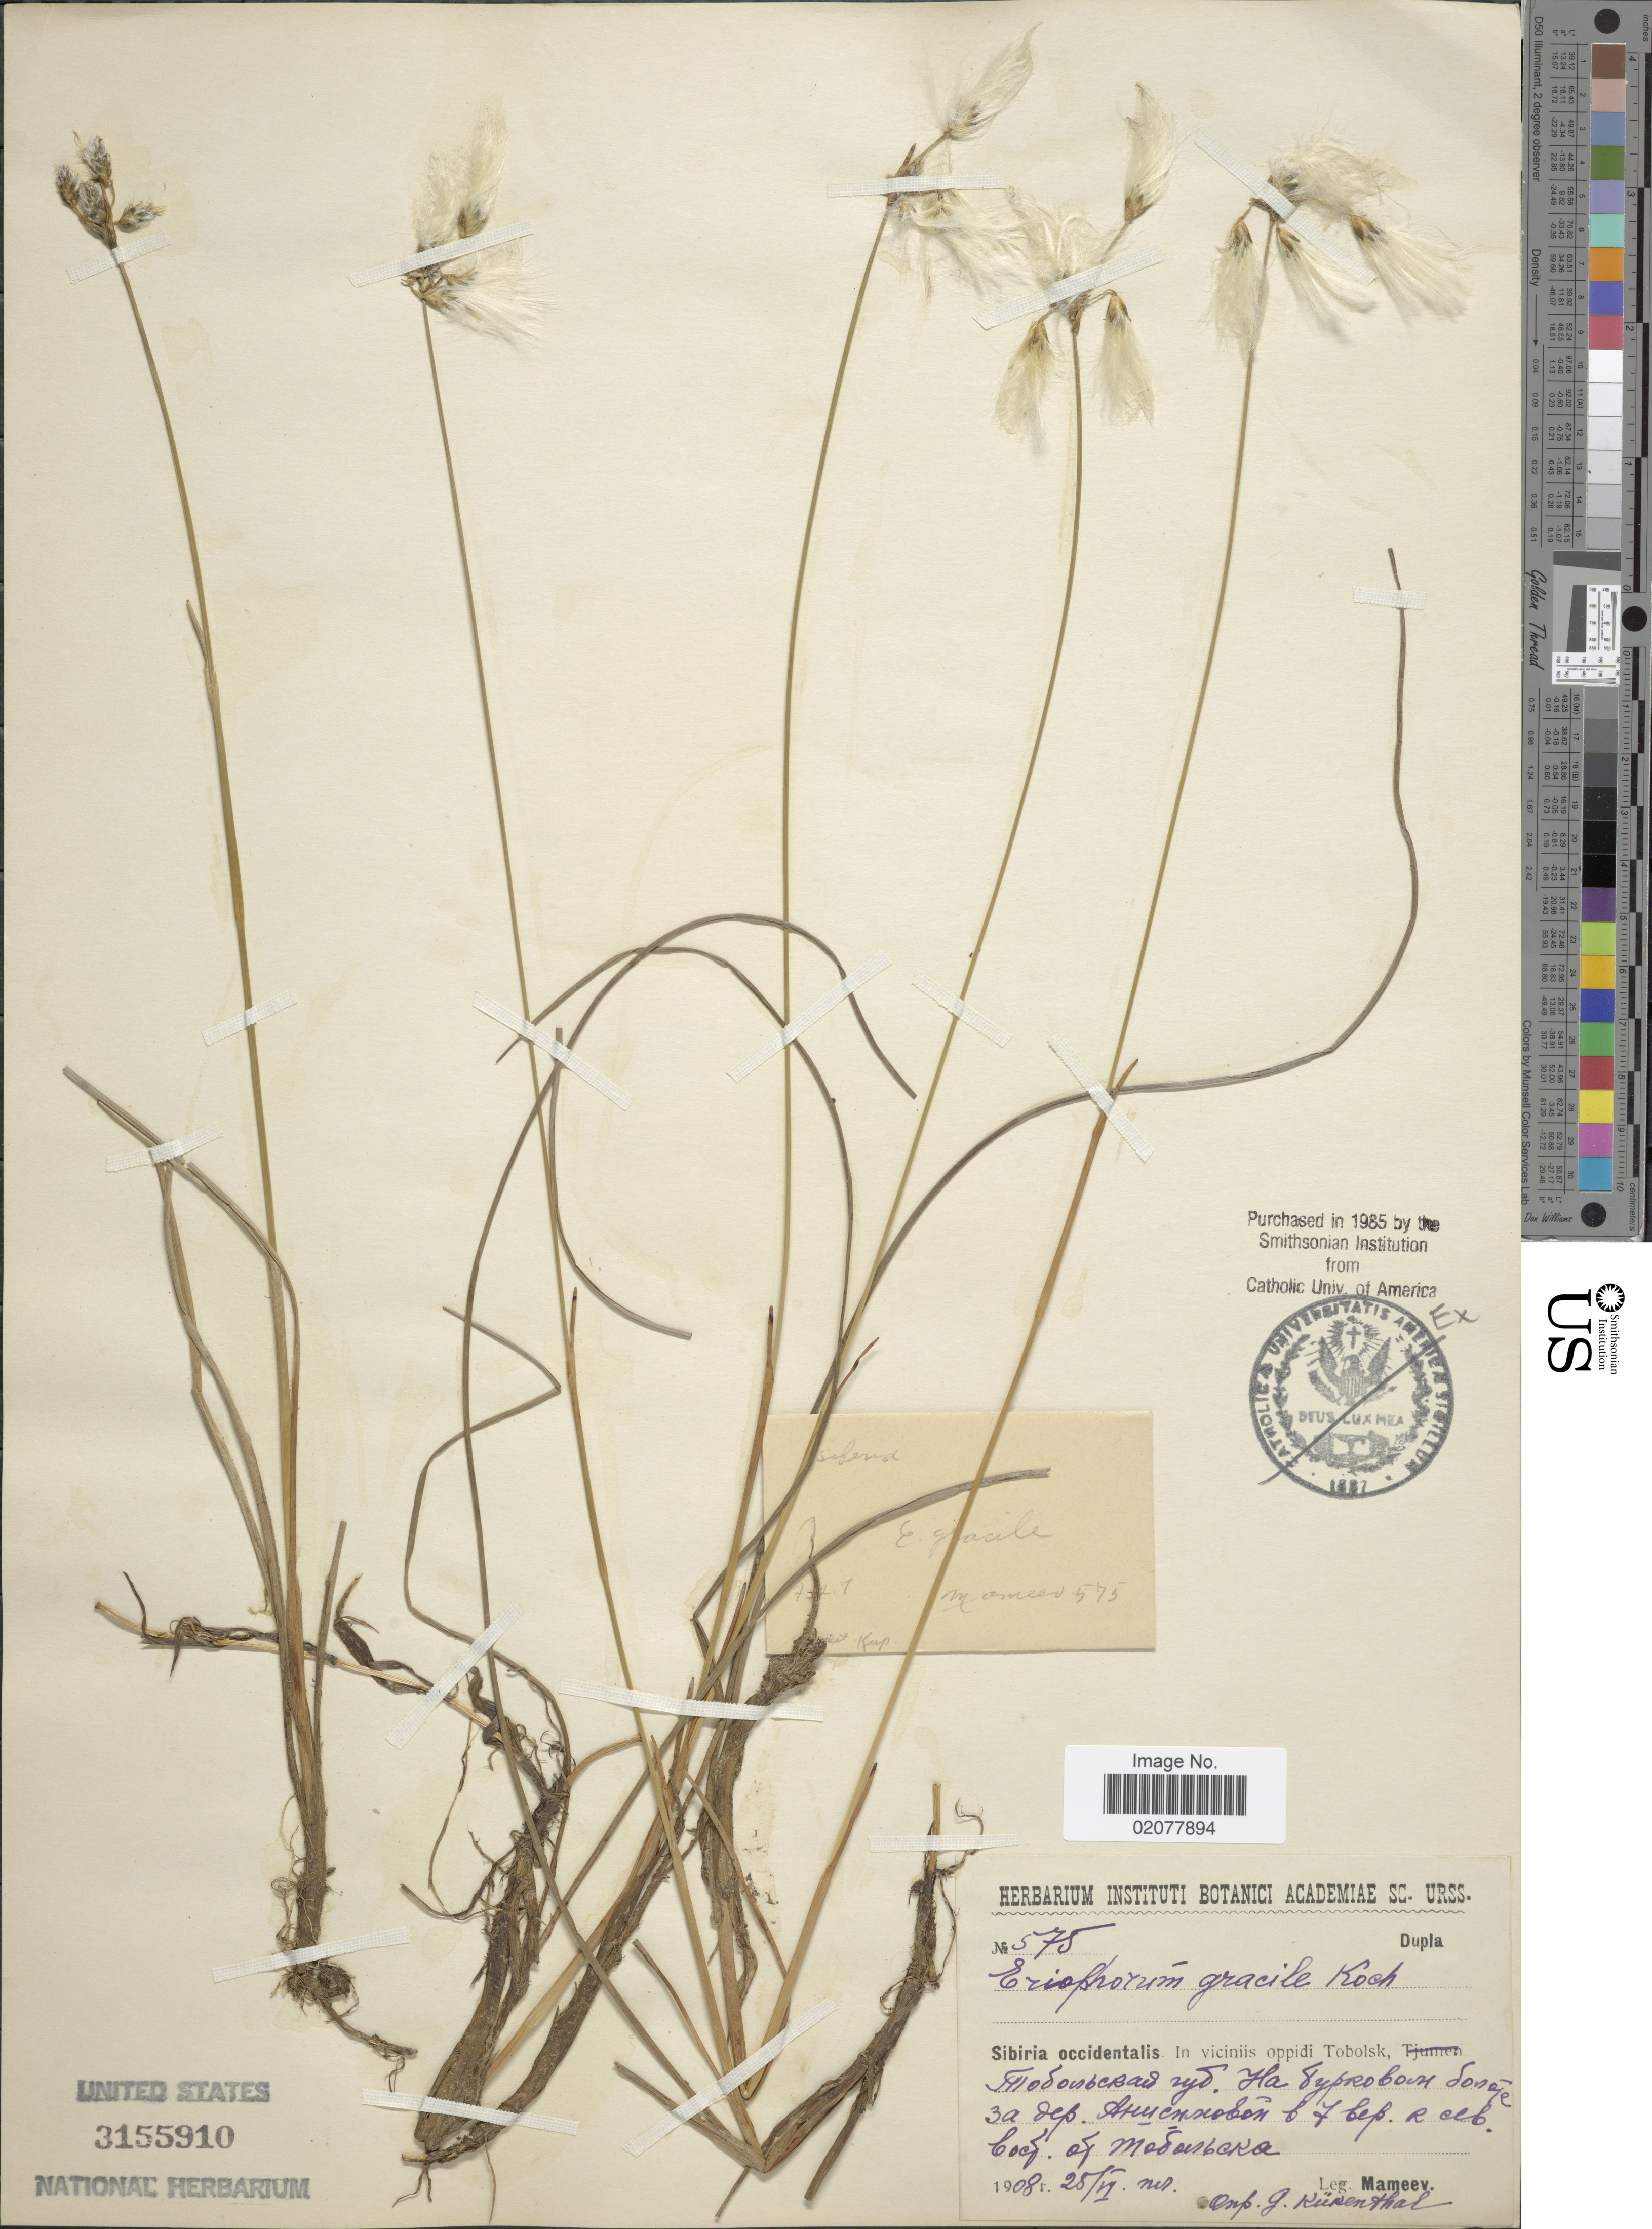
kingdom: Plantae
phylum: Tracheophyta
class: Liliopsida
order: Poales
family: Cyperaceae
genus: Eriophorum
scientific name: Eriophorum gracile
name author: W.D.J. Koch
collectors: Mameev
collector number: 575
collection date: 1908-06-25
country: Russian Federation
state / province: Tyumen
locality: Sibiria occidentalis. In viciniis oppidi Tobolsk. X.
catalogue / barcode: US 3155910